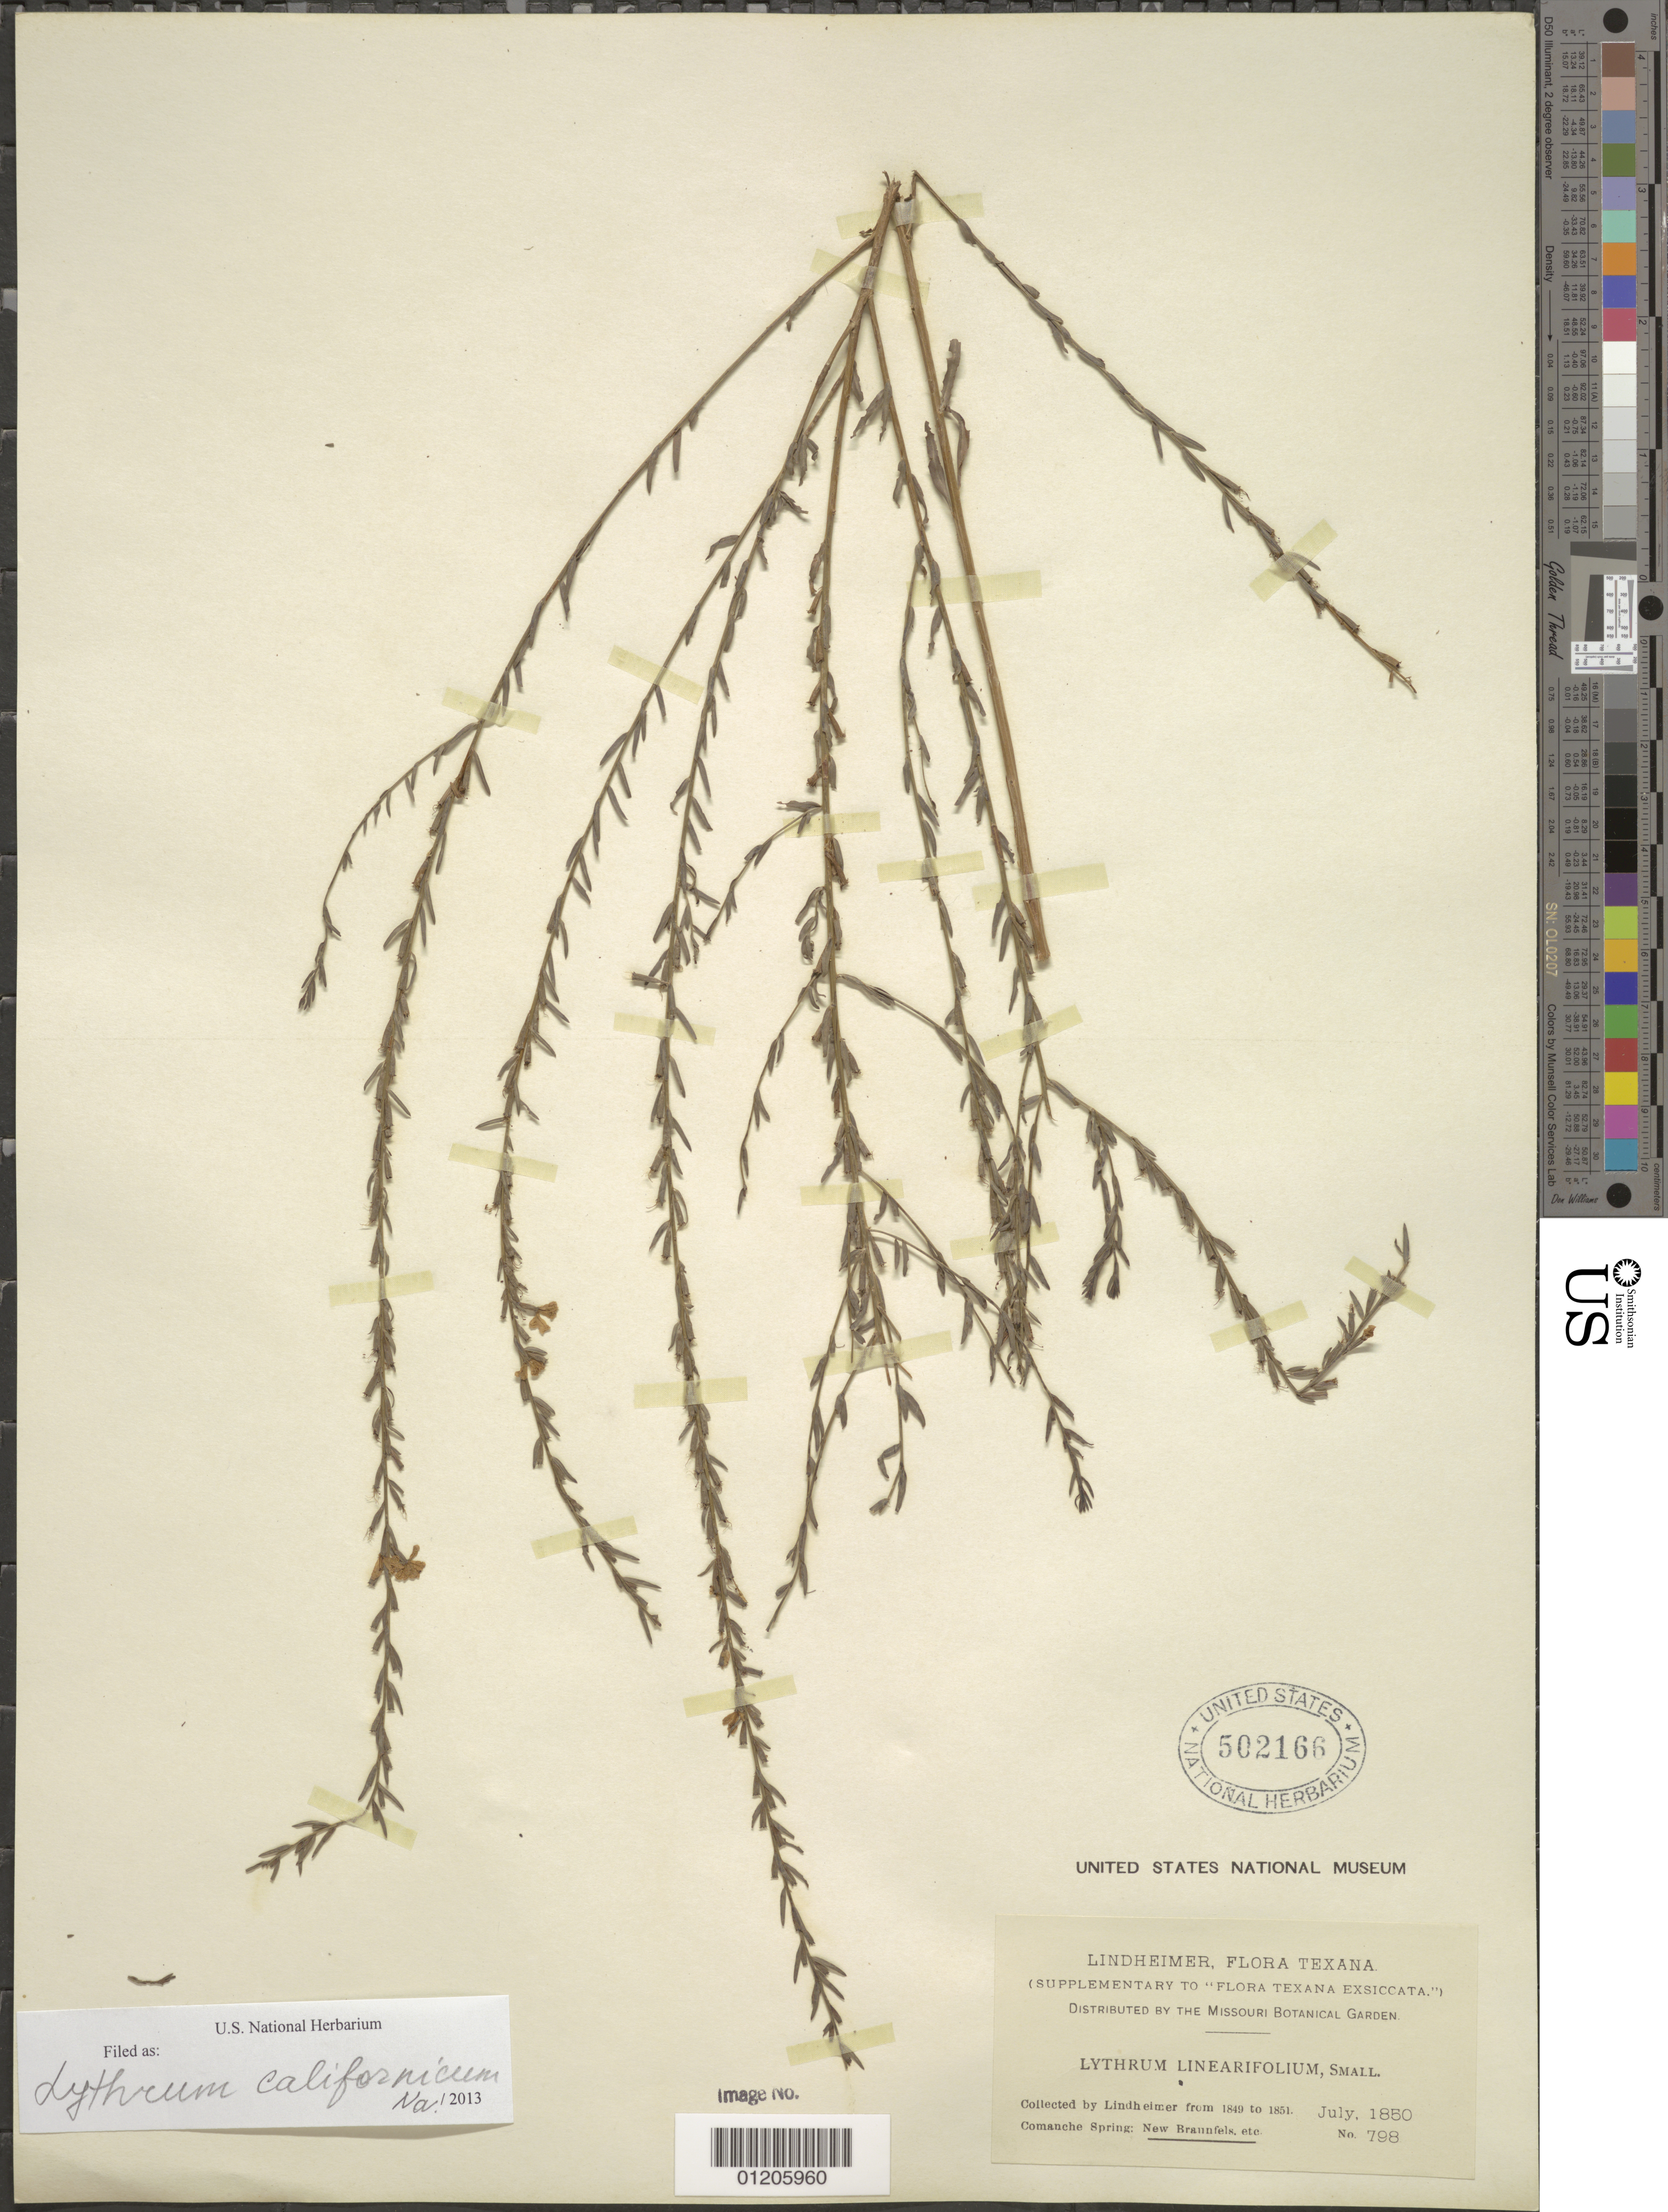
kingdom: Plantae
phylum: Tracheophyta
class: Magnoliopsida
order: Myrtales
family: Lythraceae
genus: Lythrum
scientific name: Lythrum californicum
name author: Torr. & A. Gray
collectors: F. Lindheimer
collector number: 798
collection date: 1849-08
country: United States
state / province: Texas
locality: Comanche Spring, New Brannfels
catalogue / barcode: US 502166